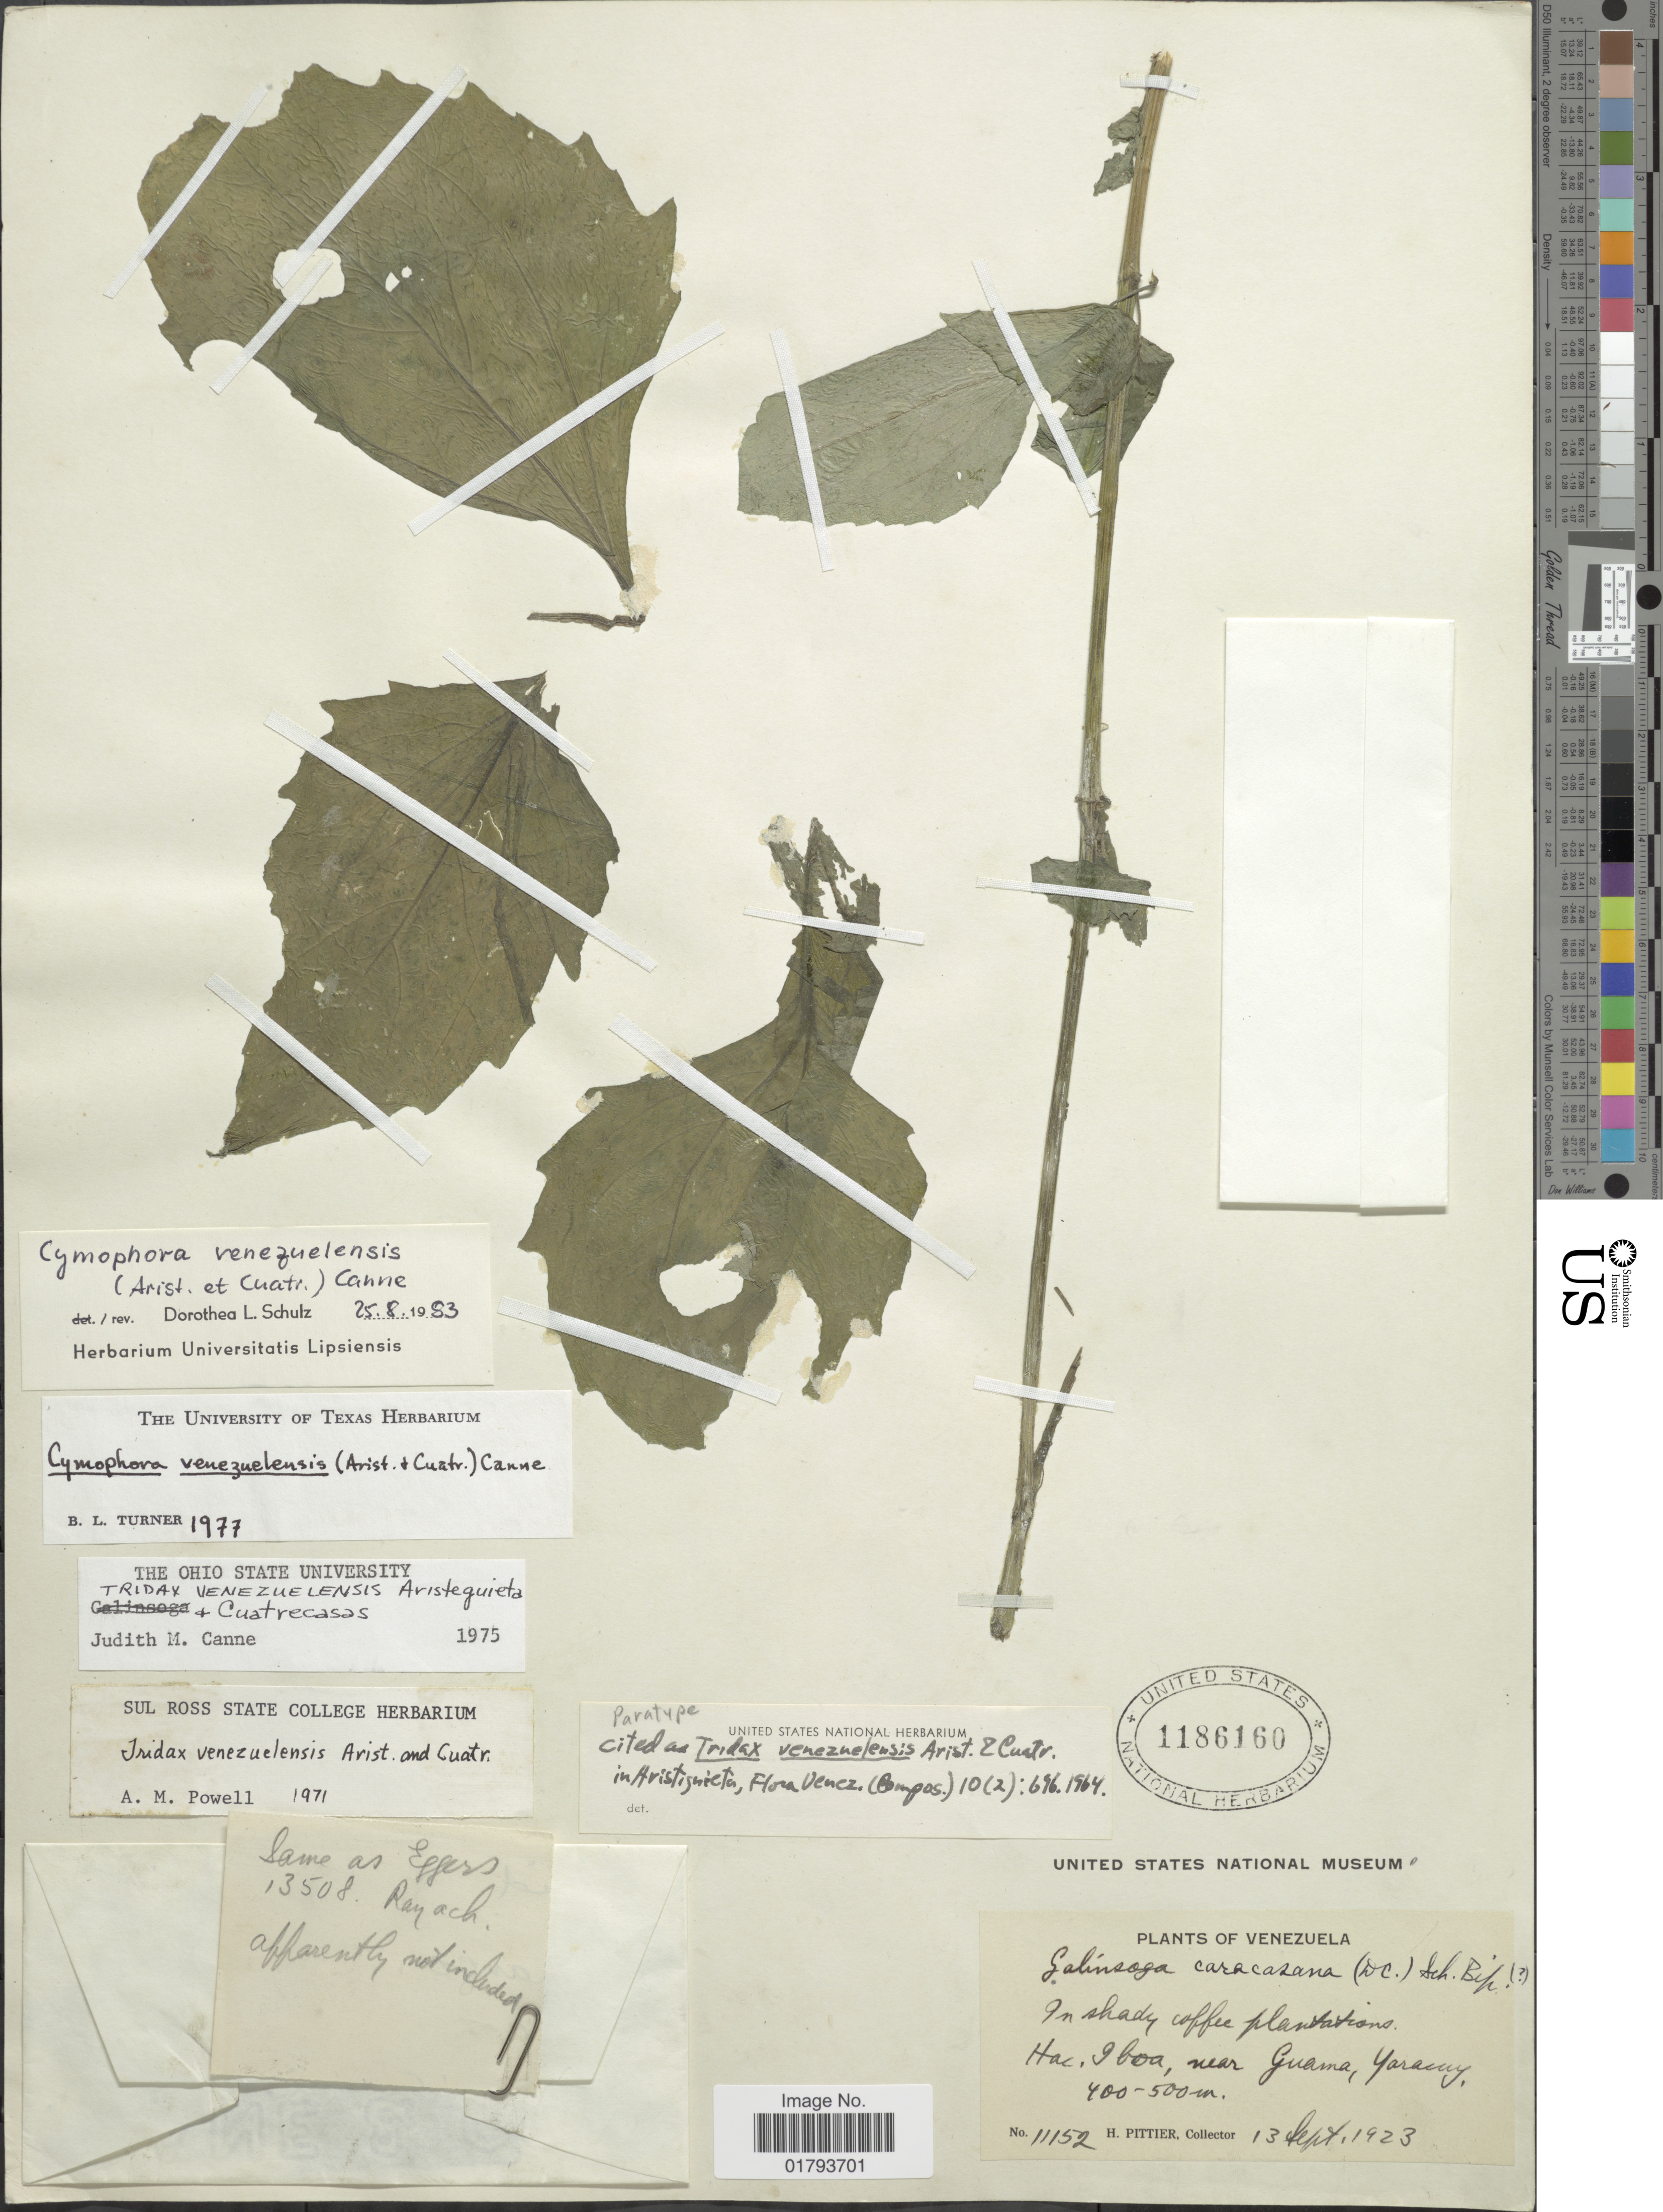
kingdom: Plantae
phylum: Tracheophyta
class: Magnoliopsida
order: Asterales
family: Asteraceae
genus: Tridax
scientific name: Tridax venezuelensis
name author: Aristeg. & Cuatrec.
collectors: H. F. Pittier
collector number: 11152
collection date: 1923-09-13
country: Venezuela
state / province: Yaracuy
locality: Hac. Iboa, near Guama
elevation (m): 400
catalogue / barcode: US 1186160